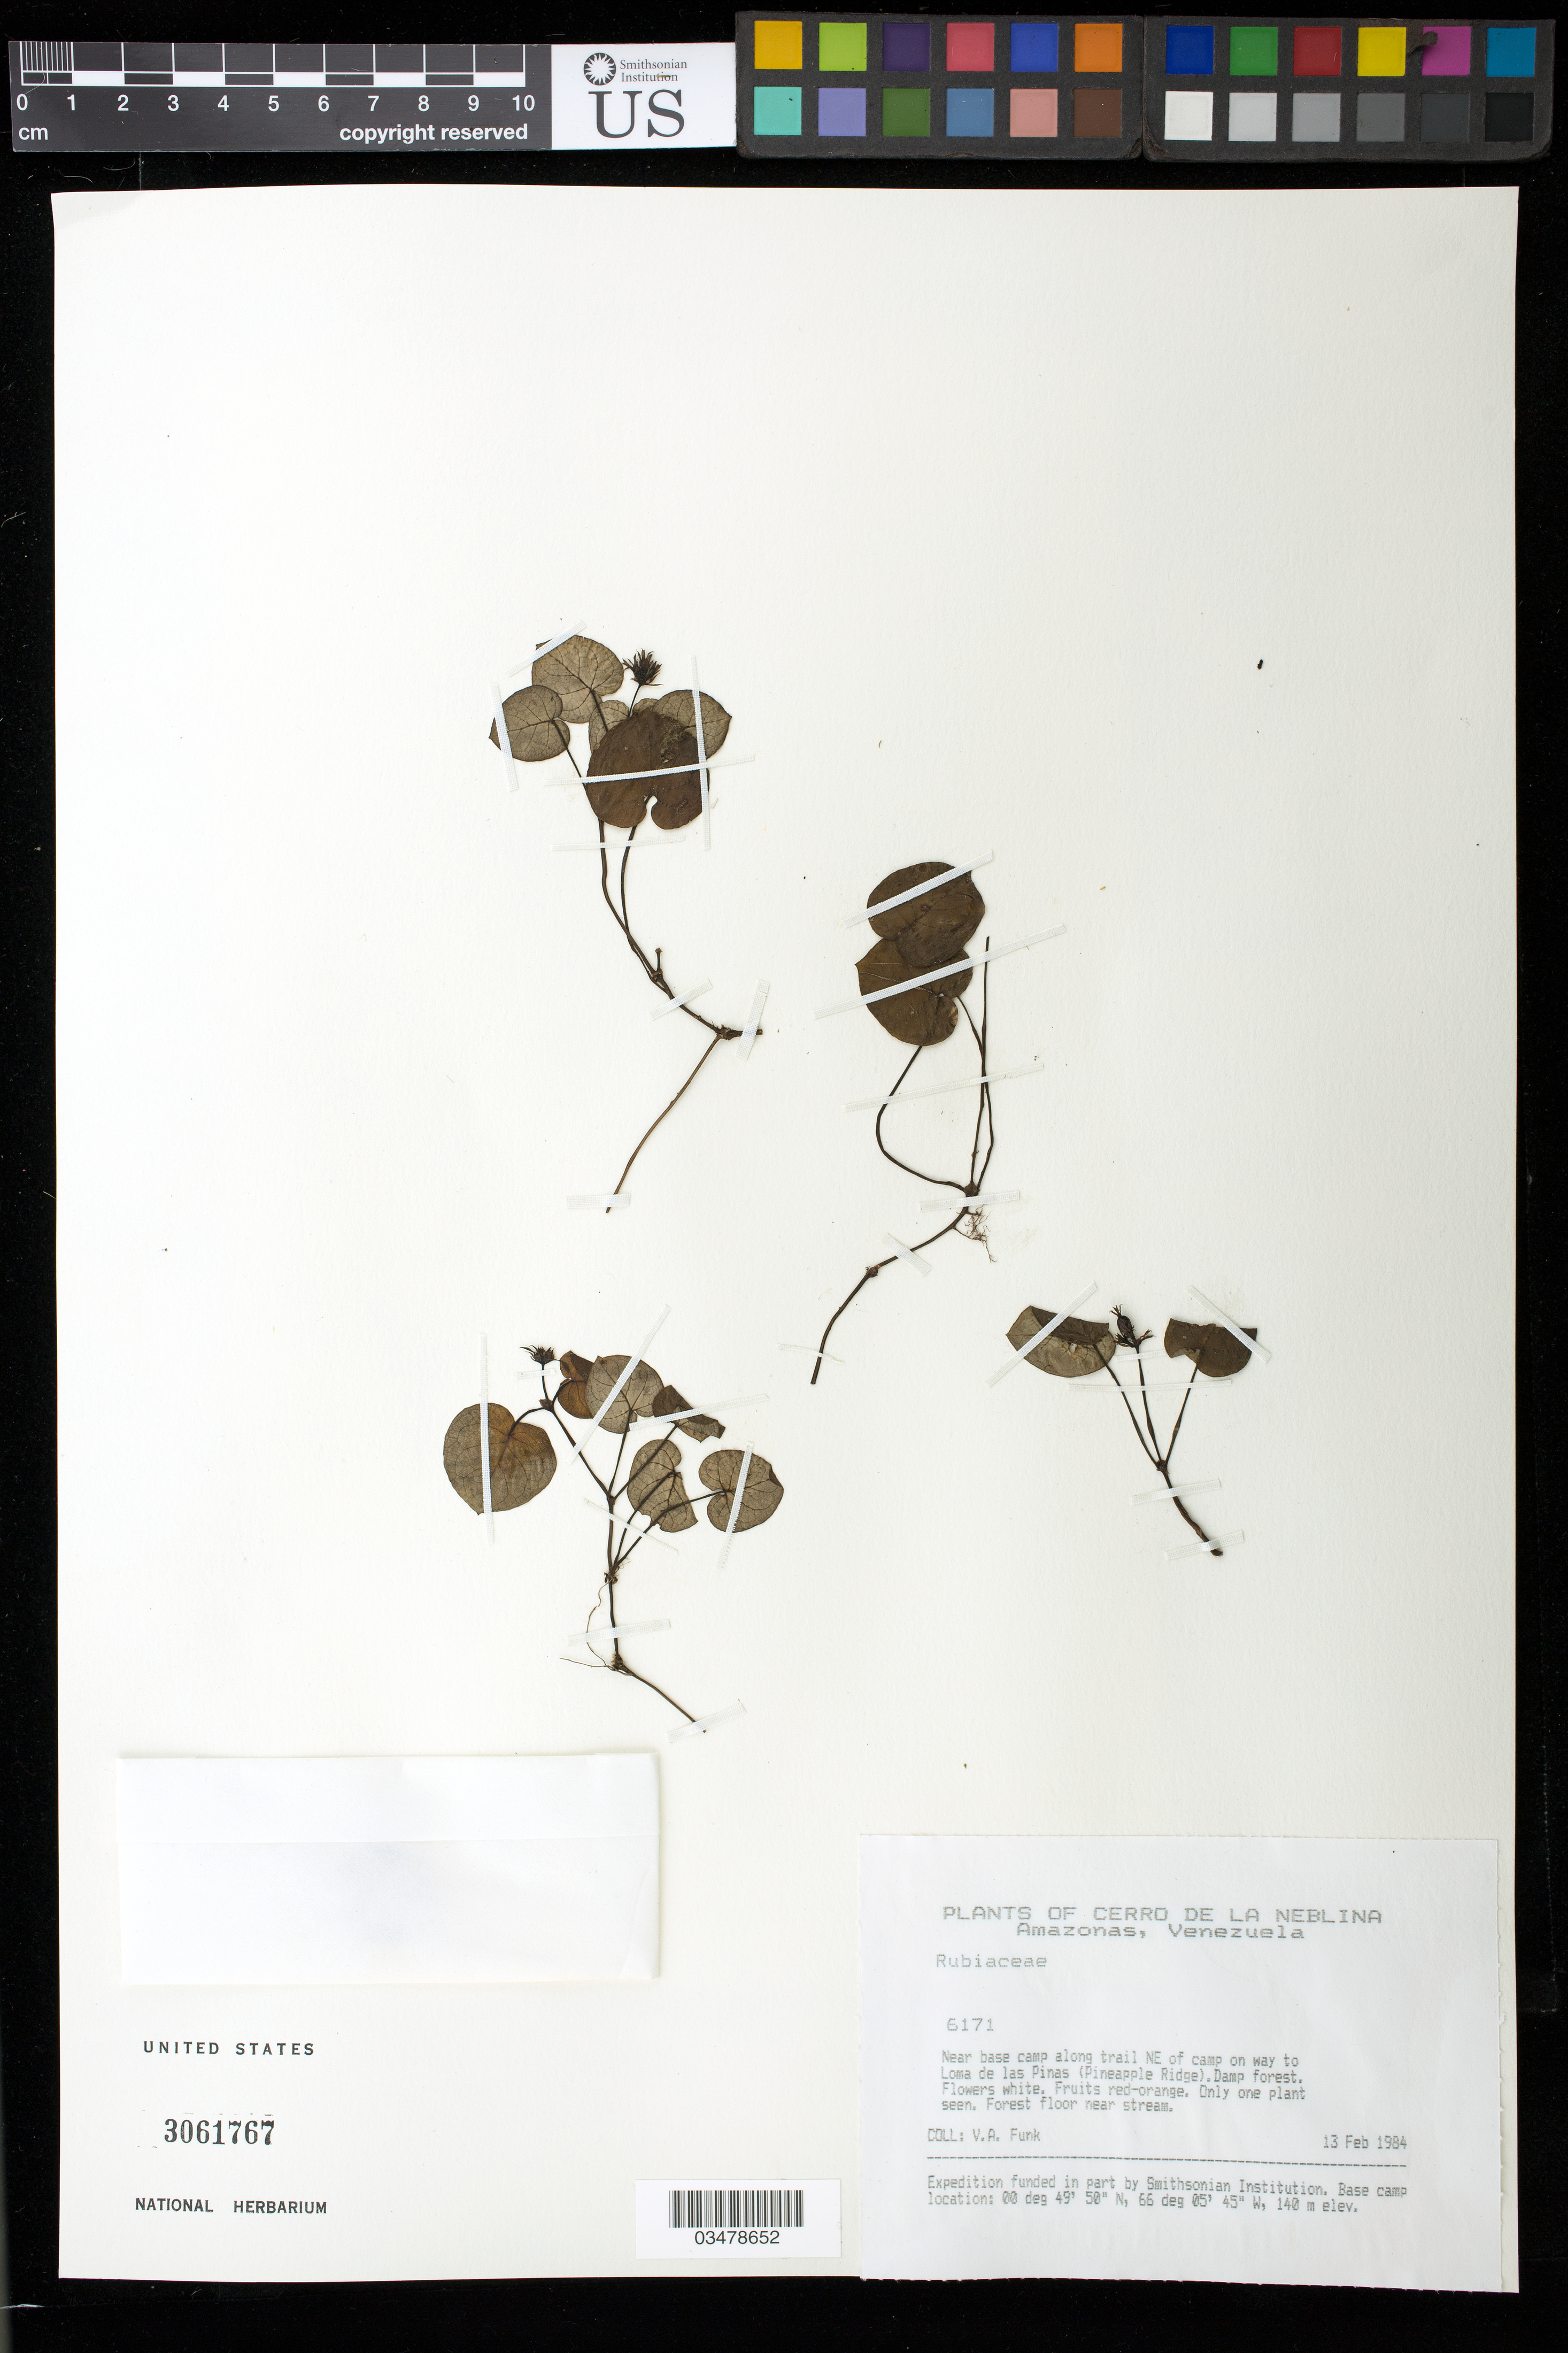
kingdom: Plantae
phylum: Tracheophyta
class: Magnoliopsida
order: Gentianales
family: Rubiaceae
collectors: V. Funk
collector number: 6171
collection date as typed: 13 Feb 1984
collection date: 1984-02-13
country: Venezuela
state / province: Amazonas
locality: Loma de las Pinas (Pinapple Ridge), near base camp along trail NE of camp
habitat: Damp forest; forest floor near stream.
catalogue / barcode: US 3061767